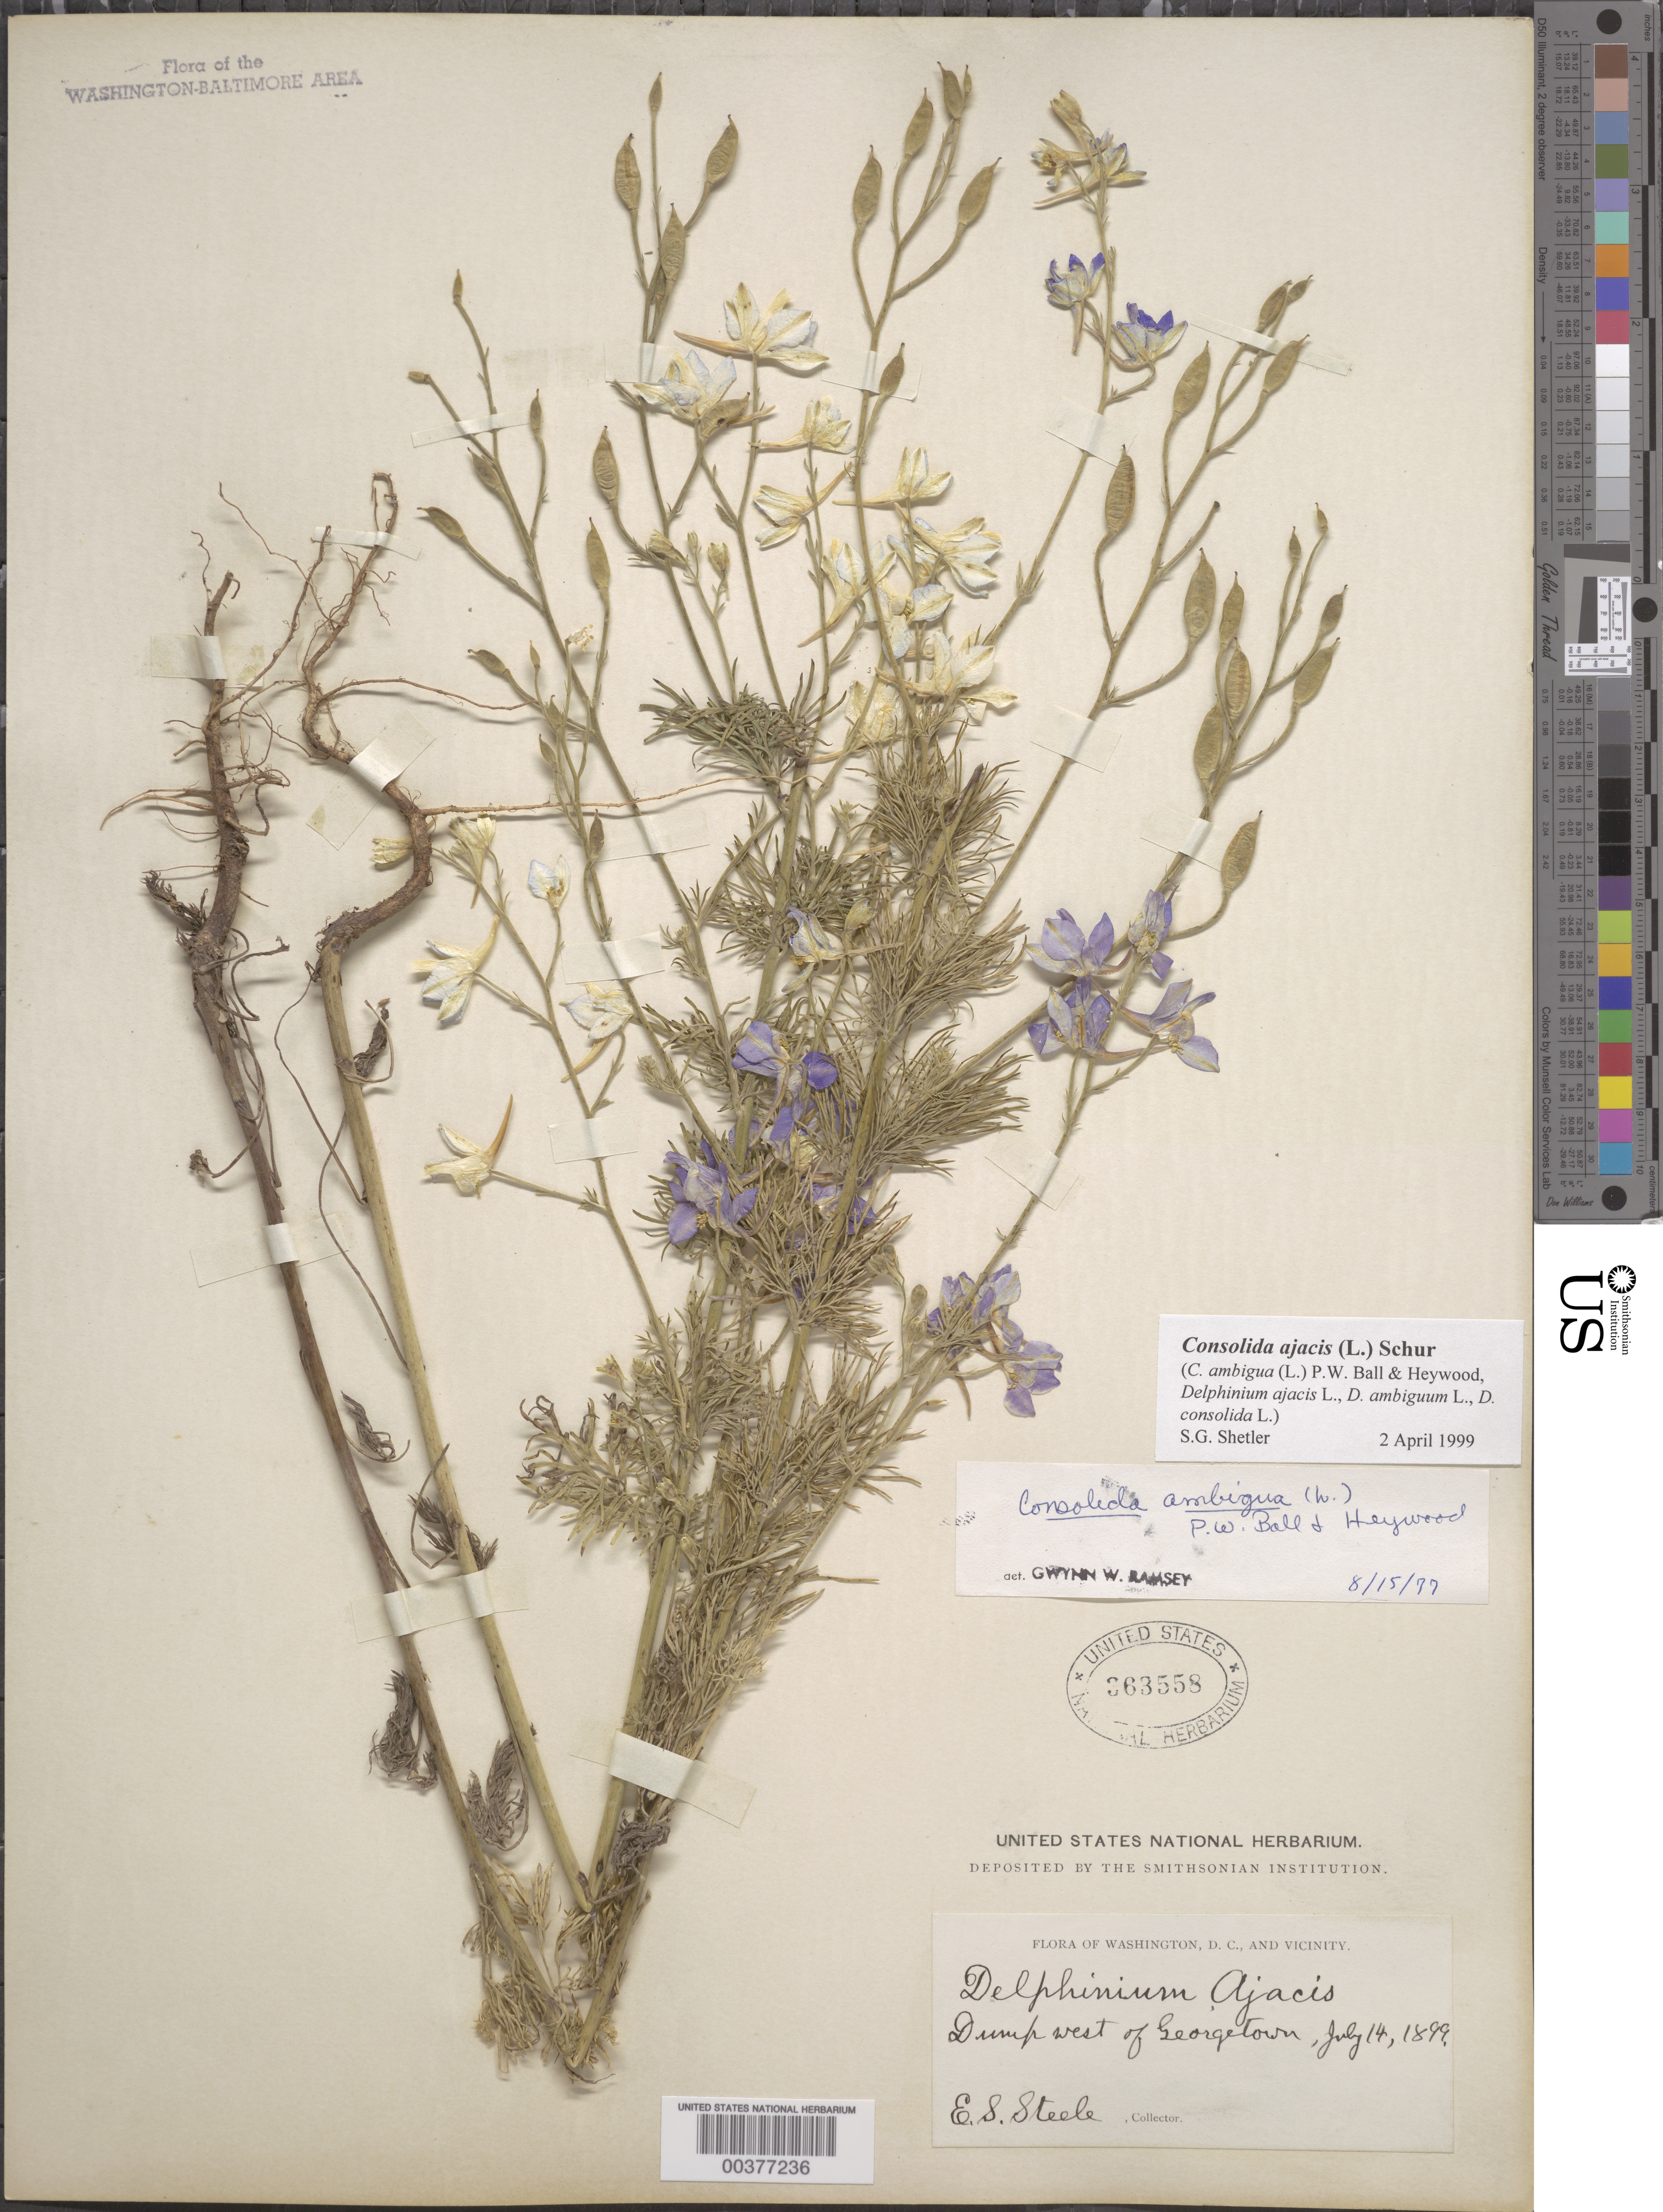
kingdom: Plantae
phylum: Tracheophyta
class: Magnoliopsida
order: Ranunculales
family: Ranunculaceae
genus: Delphinium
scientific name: Delphinium ajacis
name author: L.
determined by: Strong, M. T., (US), Smithsonian Institution - National Museum of Natural History (UNITED STATES)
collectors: E. Steele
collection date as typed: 14 Jul 1899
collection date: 1899-07-14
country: United States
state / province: District of Columbia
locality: West of Georgetown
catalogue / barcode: US 363558